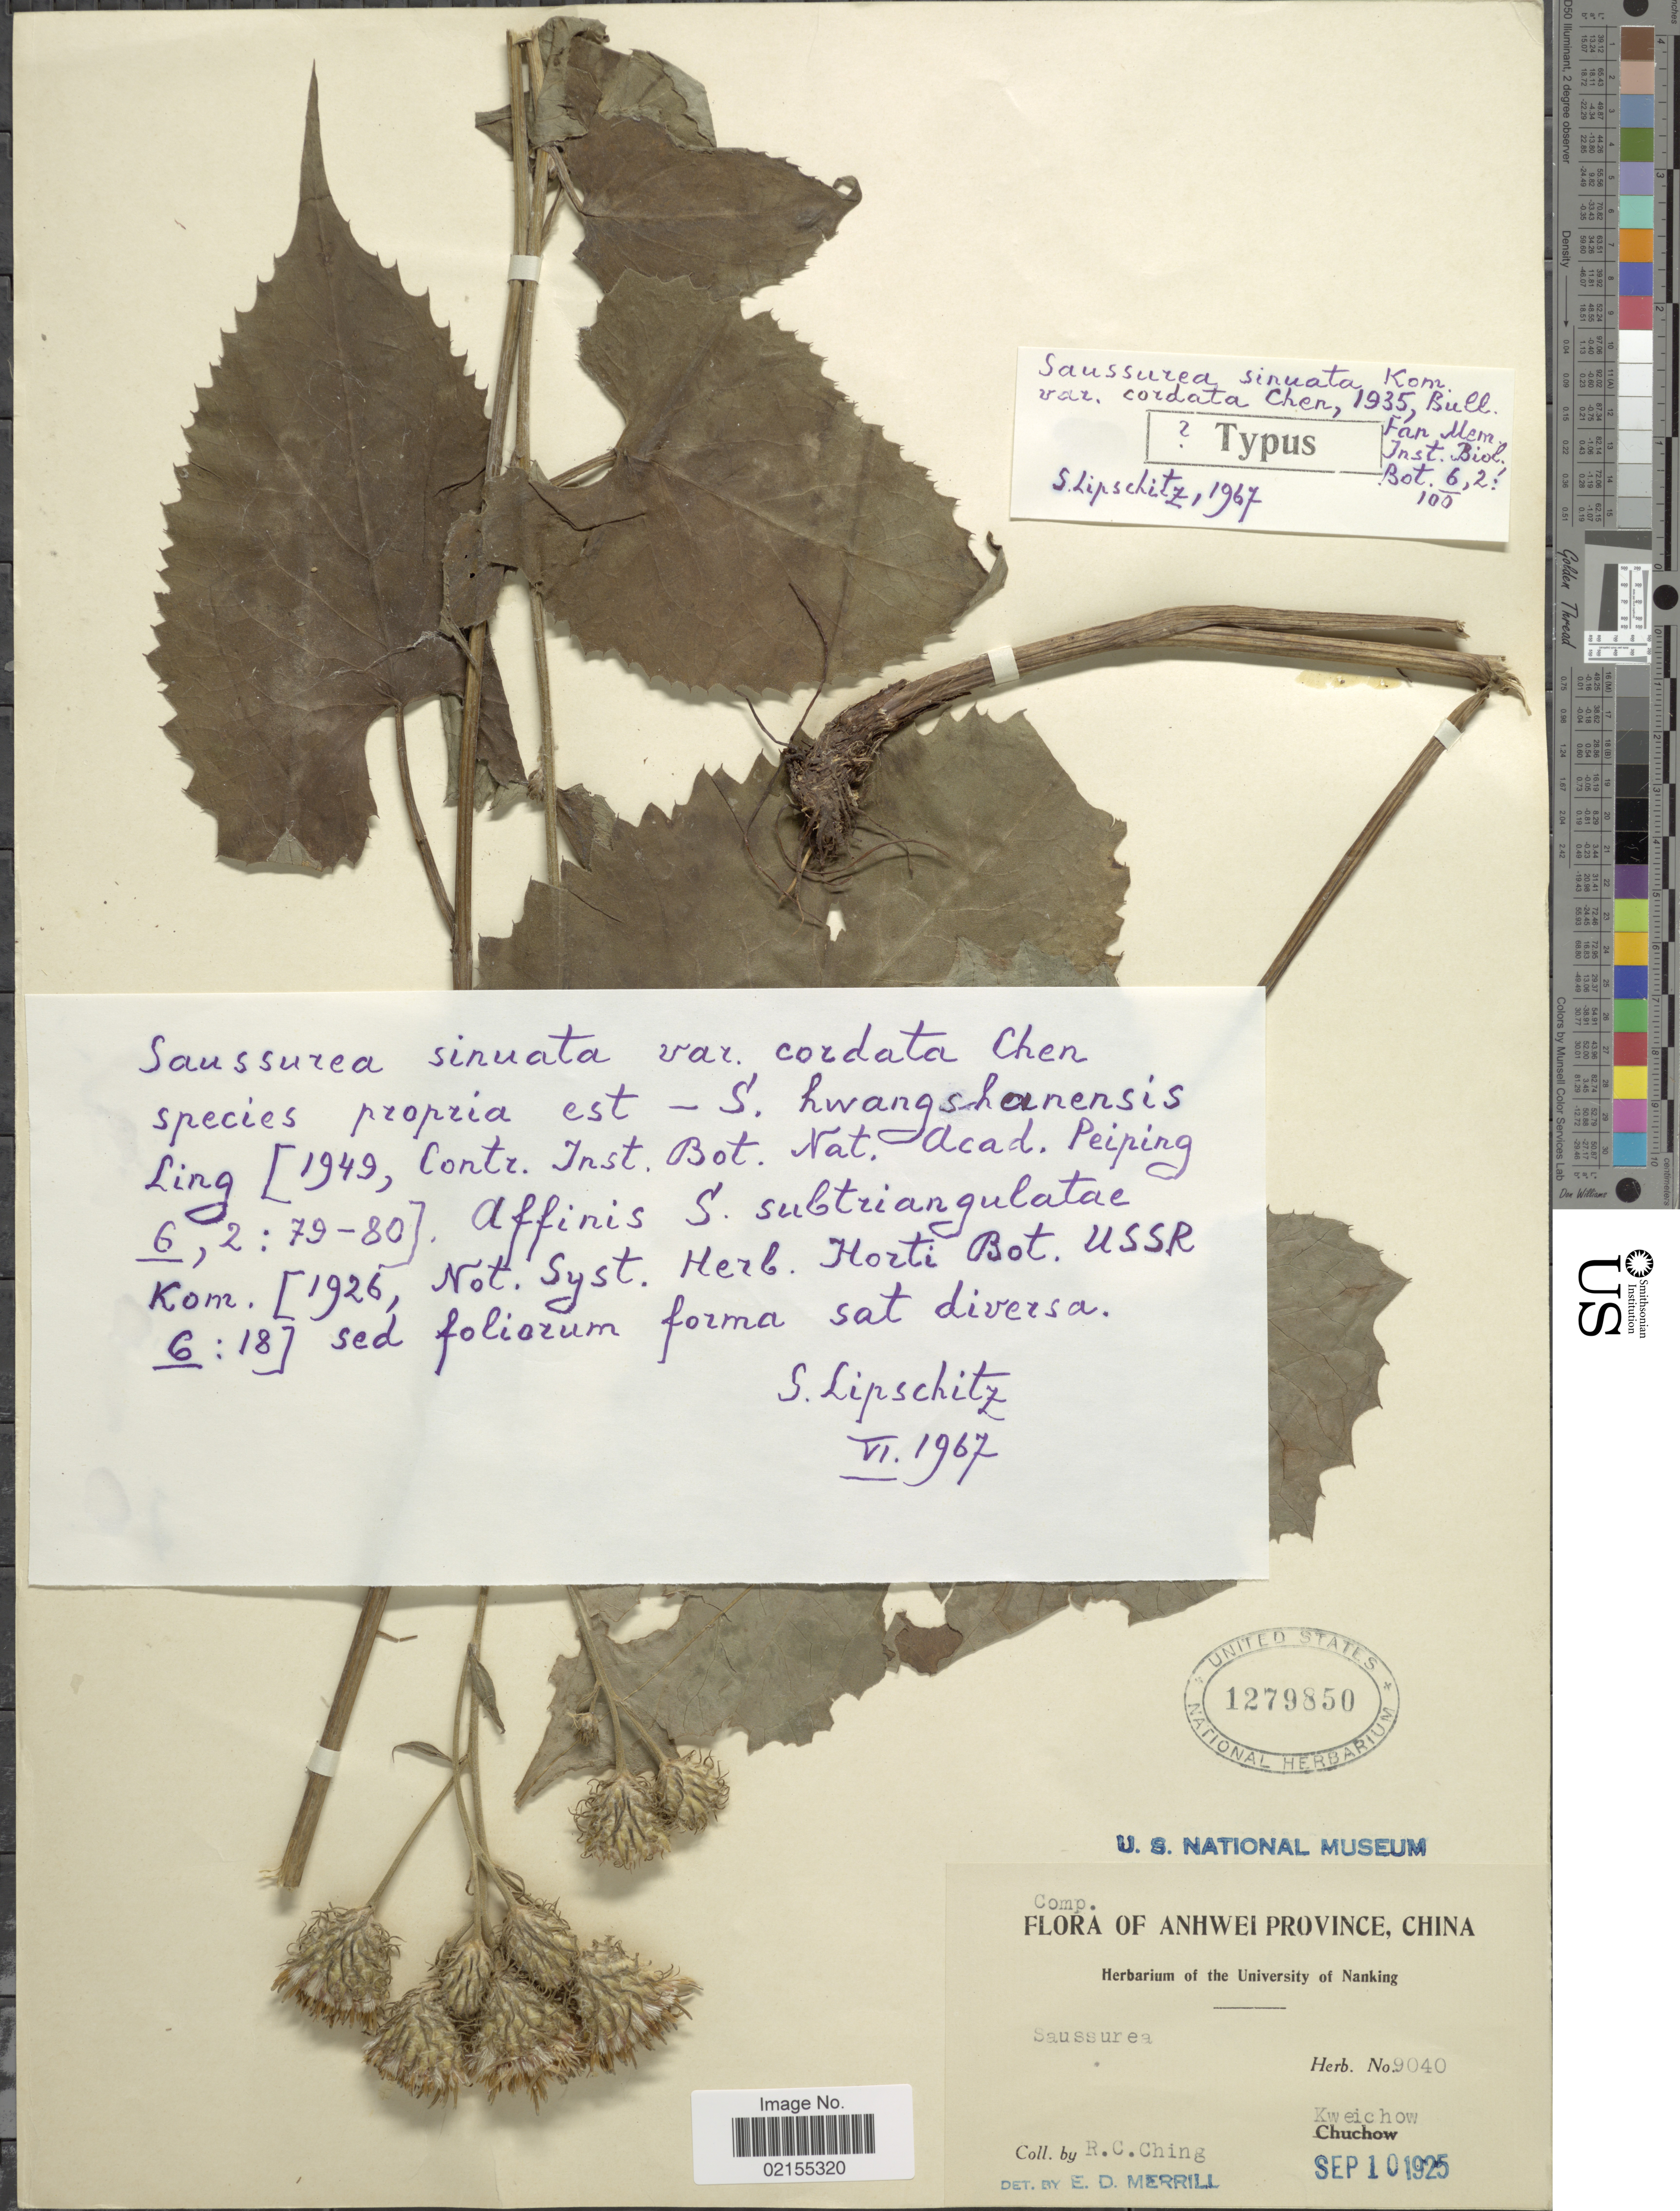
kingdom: Plantae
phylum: Tracheophyta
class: Magnoliopsida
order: Asterales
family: Asteraceae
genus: Saussurea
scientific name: Saussurea sinuata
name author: Kom.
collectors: R. C. Ching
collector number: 9040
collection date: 1925-09-10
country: China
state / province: Anhui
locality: Anhwei Province, China, Kweichow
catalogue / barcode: US 1279850